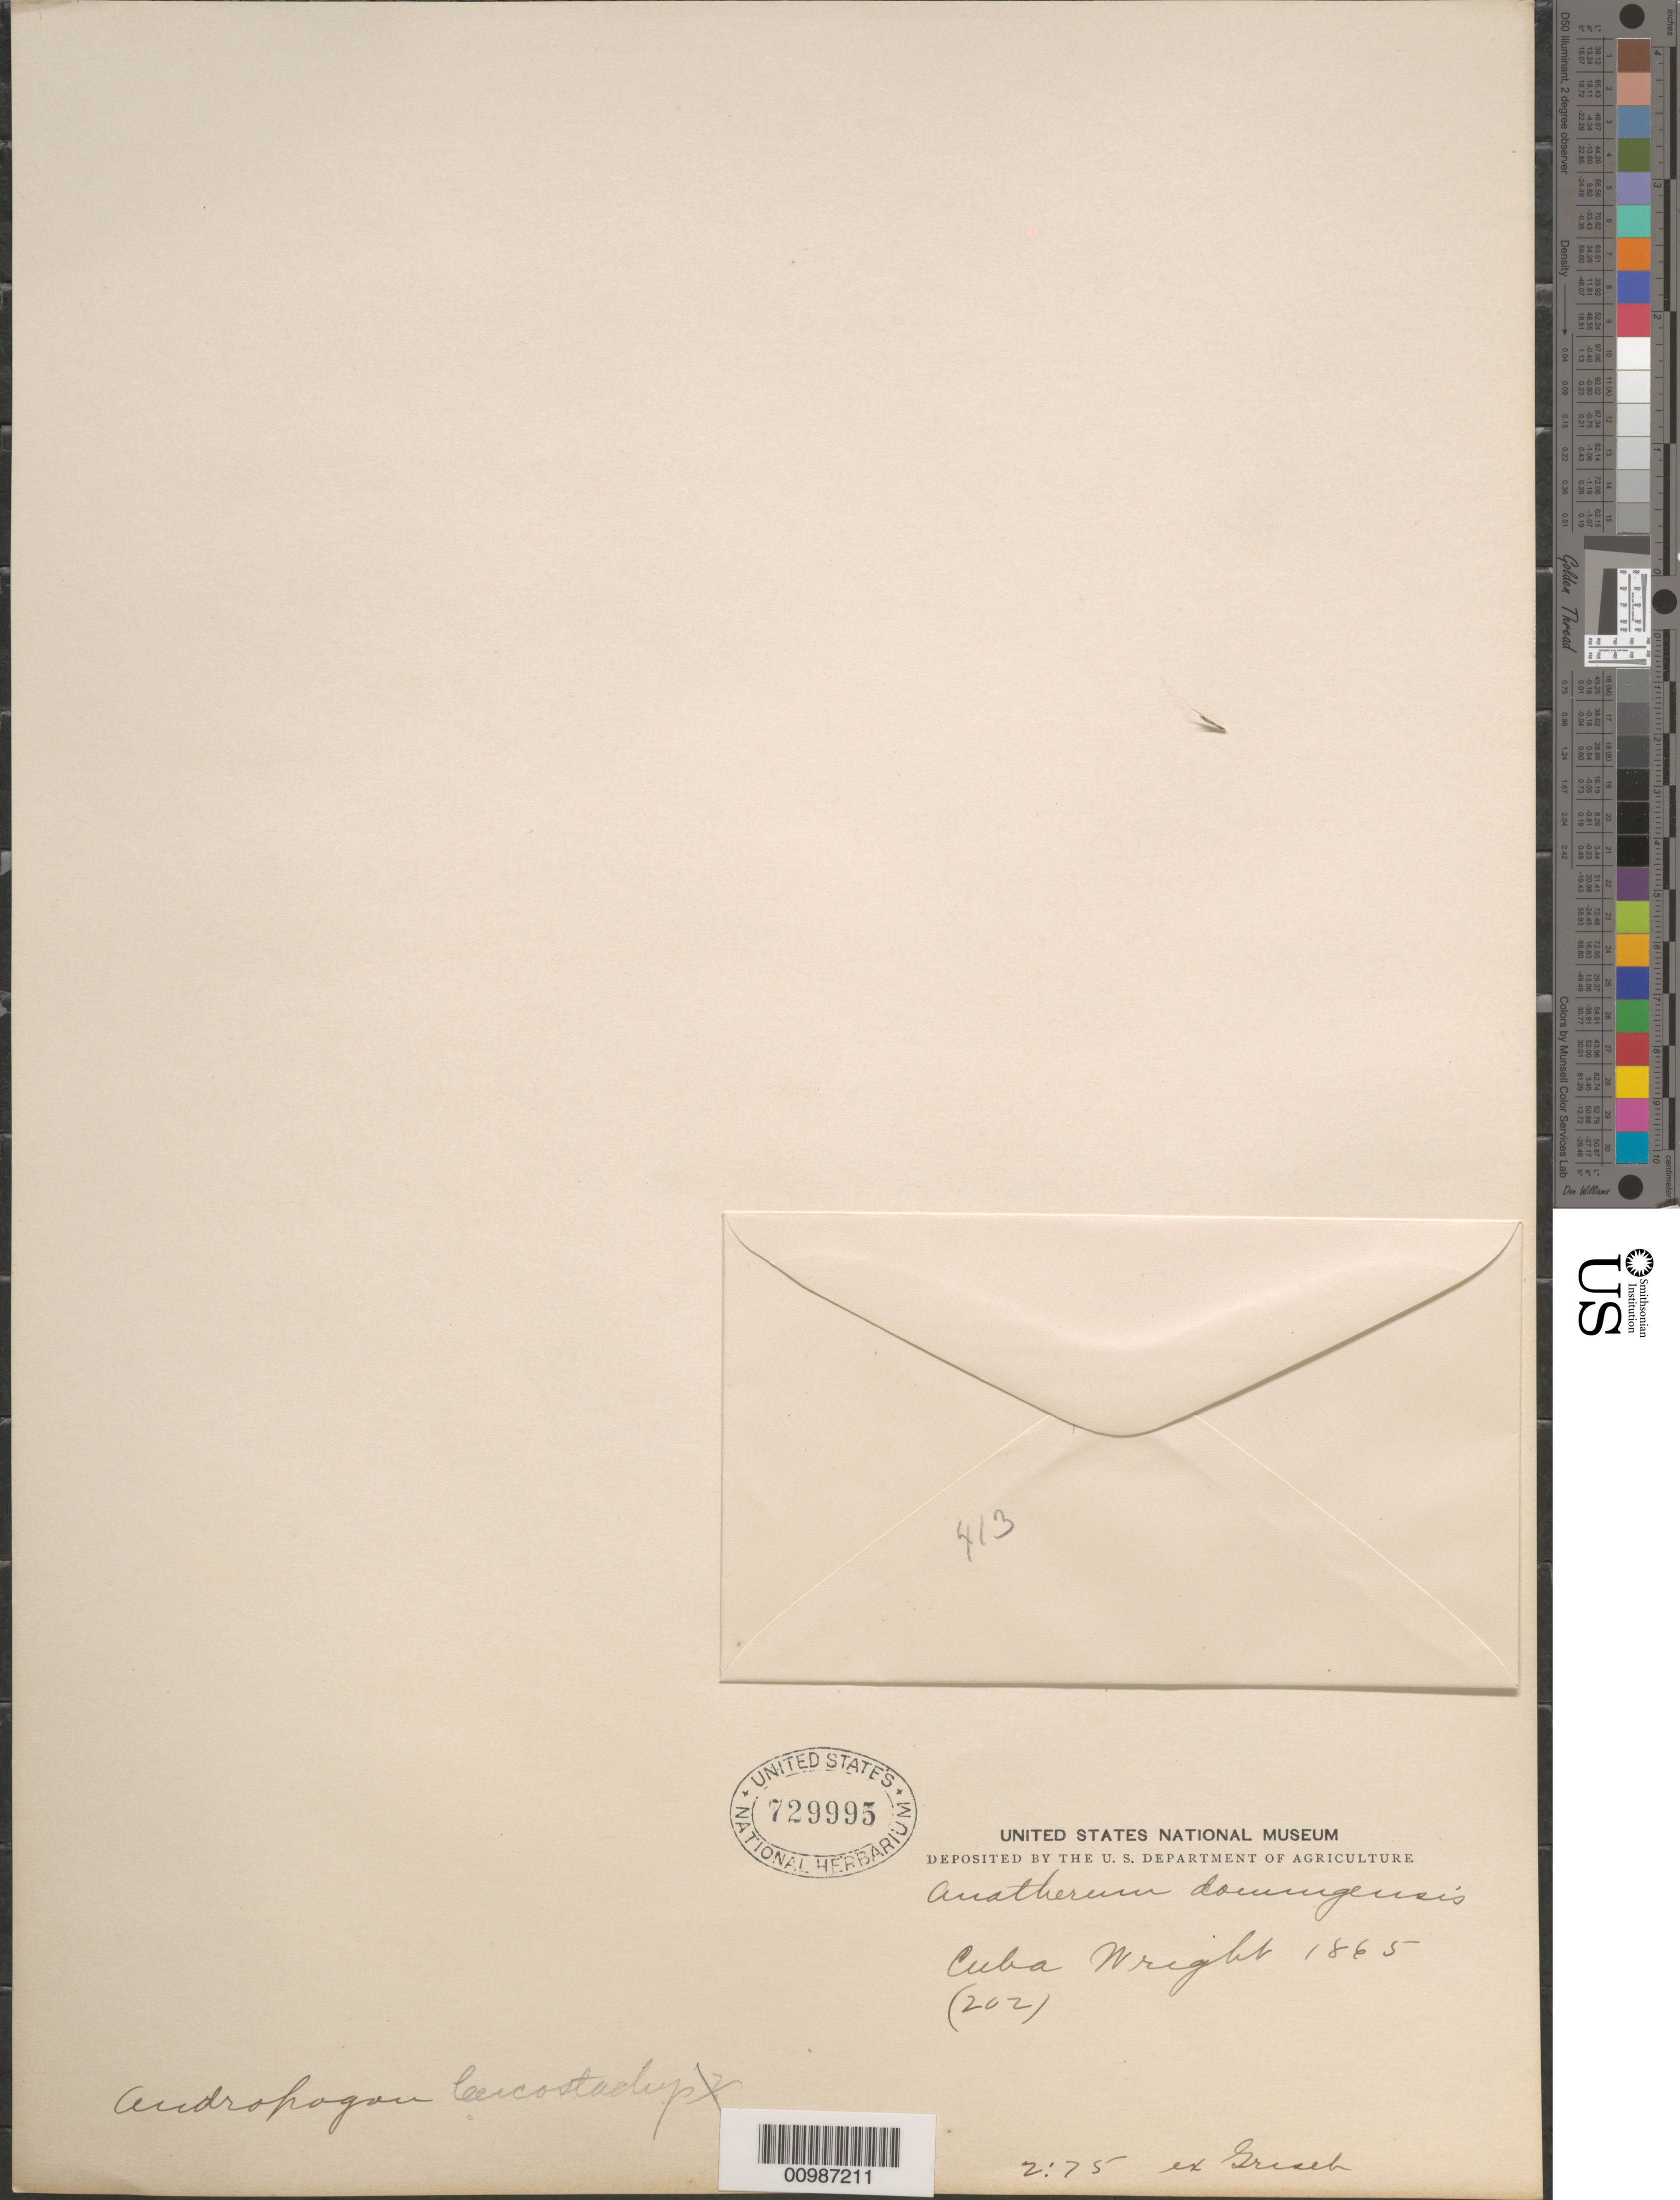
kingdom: Plantae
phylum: Tracheophyta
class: Liliopsida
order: Poales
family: Poaceae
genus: Andropogon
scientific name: Andropogon selloanus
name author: (Hack.) Hack.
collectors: C. Wright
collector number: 202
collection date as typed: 1865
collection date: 1865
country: Cuba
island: Cuba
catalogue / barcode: US 729995